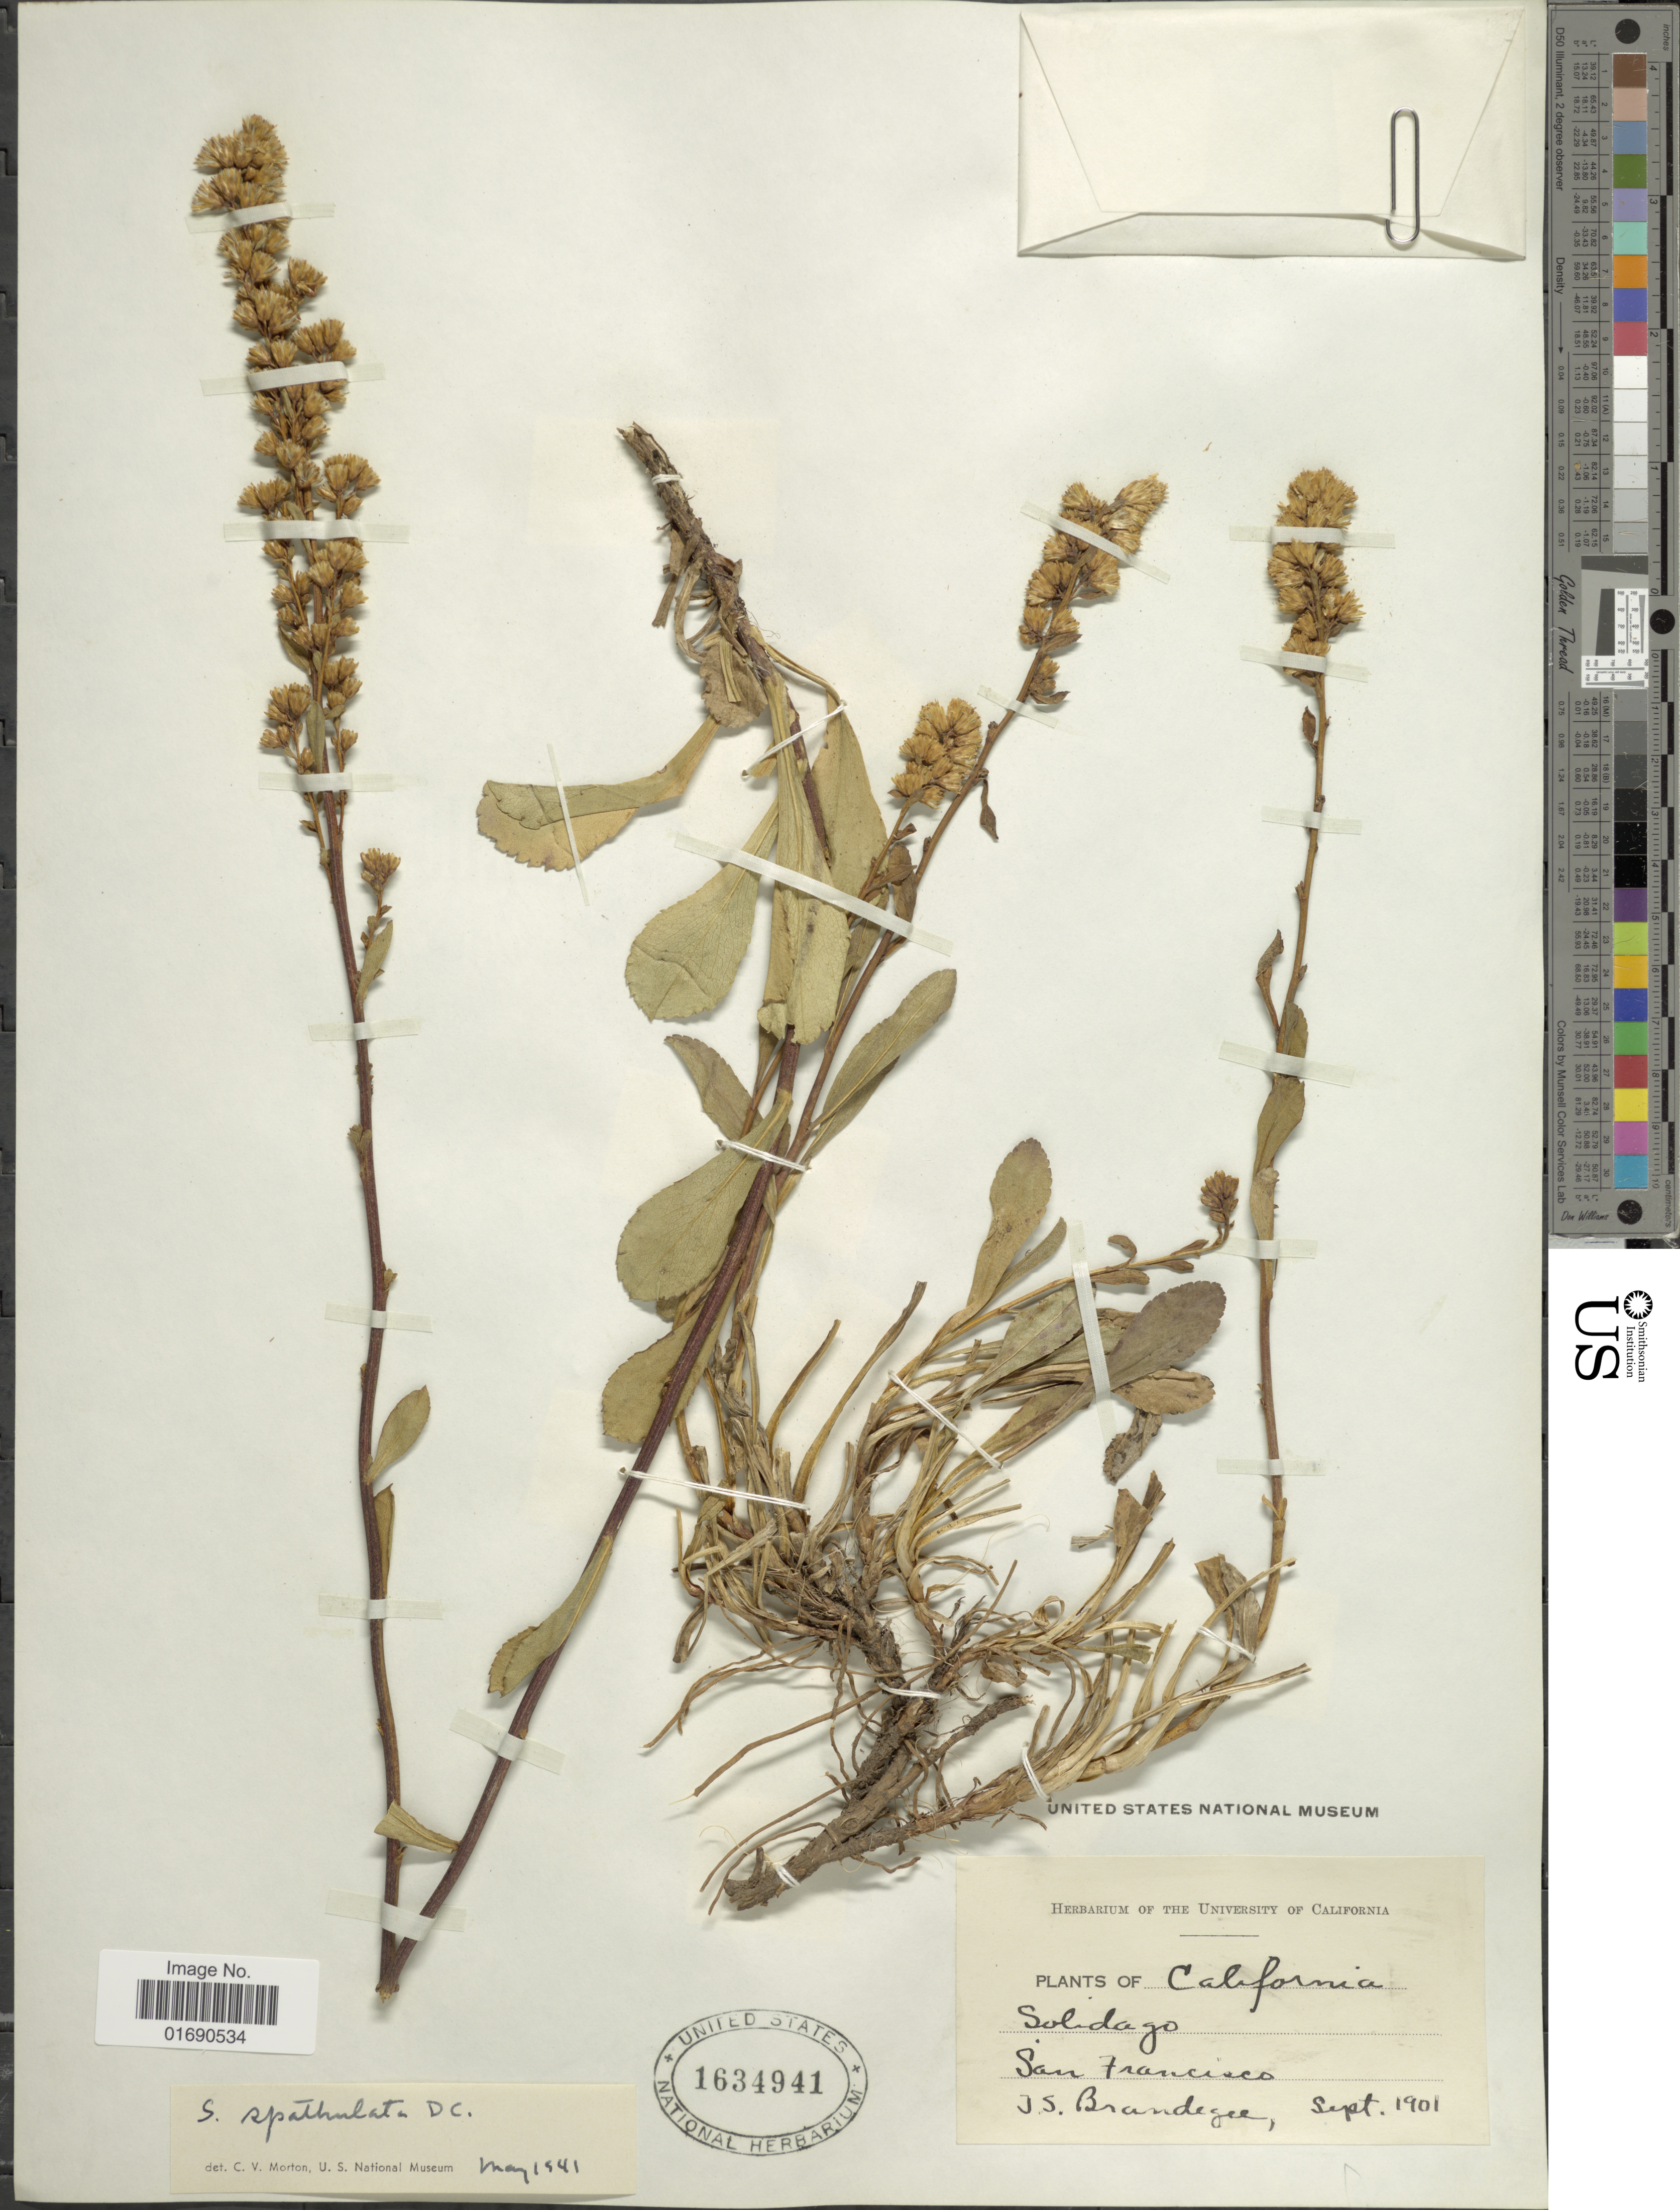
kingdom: Plantae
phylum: Tracheophyta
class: Magnoliopsida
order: Asterales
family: Asteraceae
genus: Solidago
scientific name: Solidago spathulata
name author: DC.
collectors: J. S. Brandegee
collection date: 1901-09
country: United States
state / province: California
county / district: San Francisco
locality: San Francisco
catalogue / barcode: US 1634941